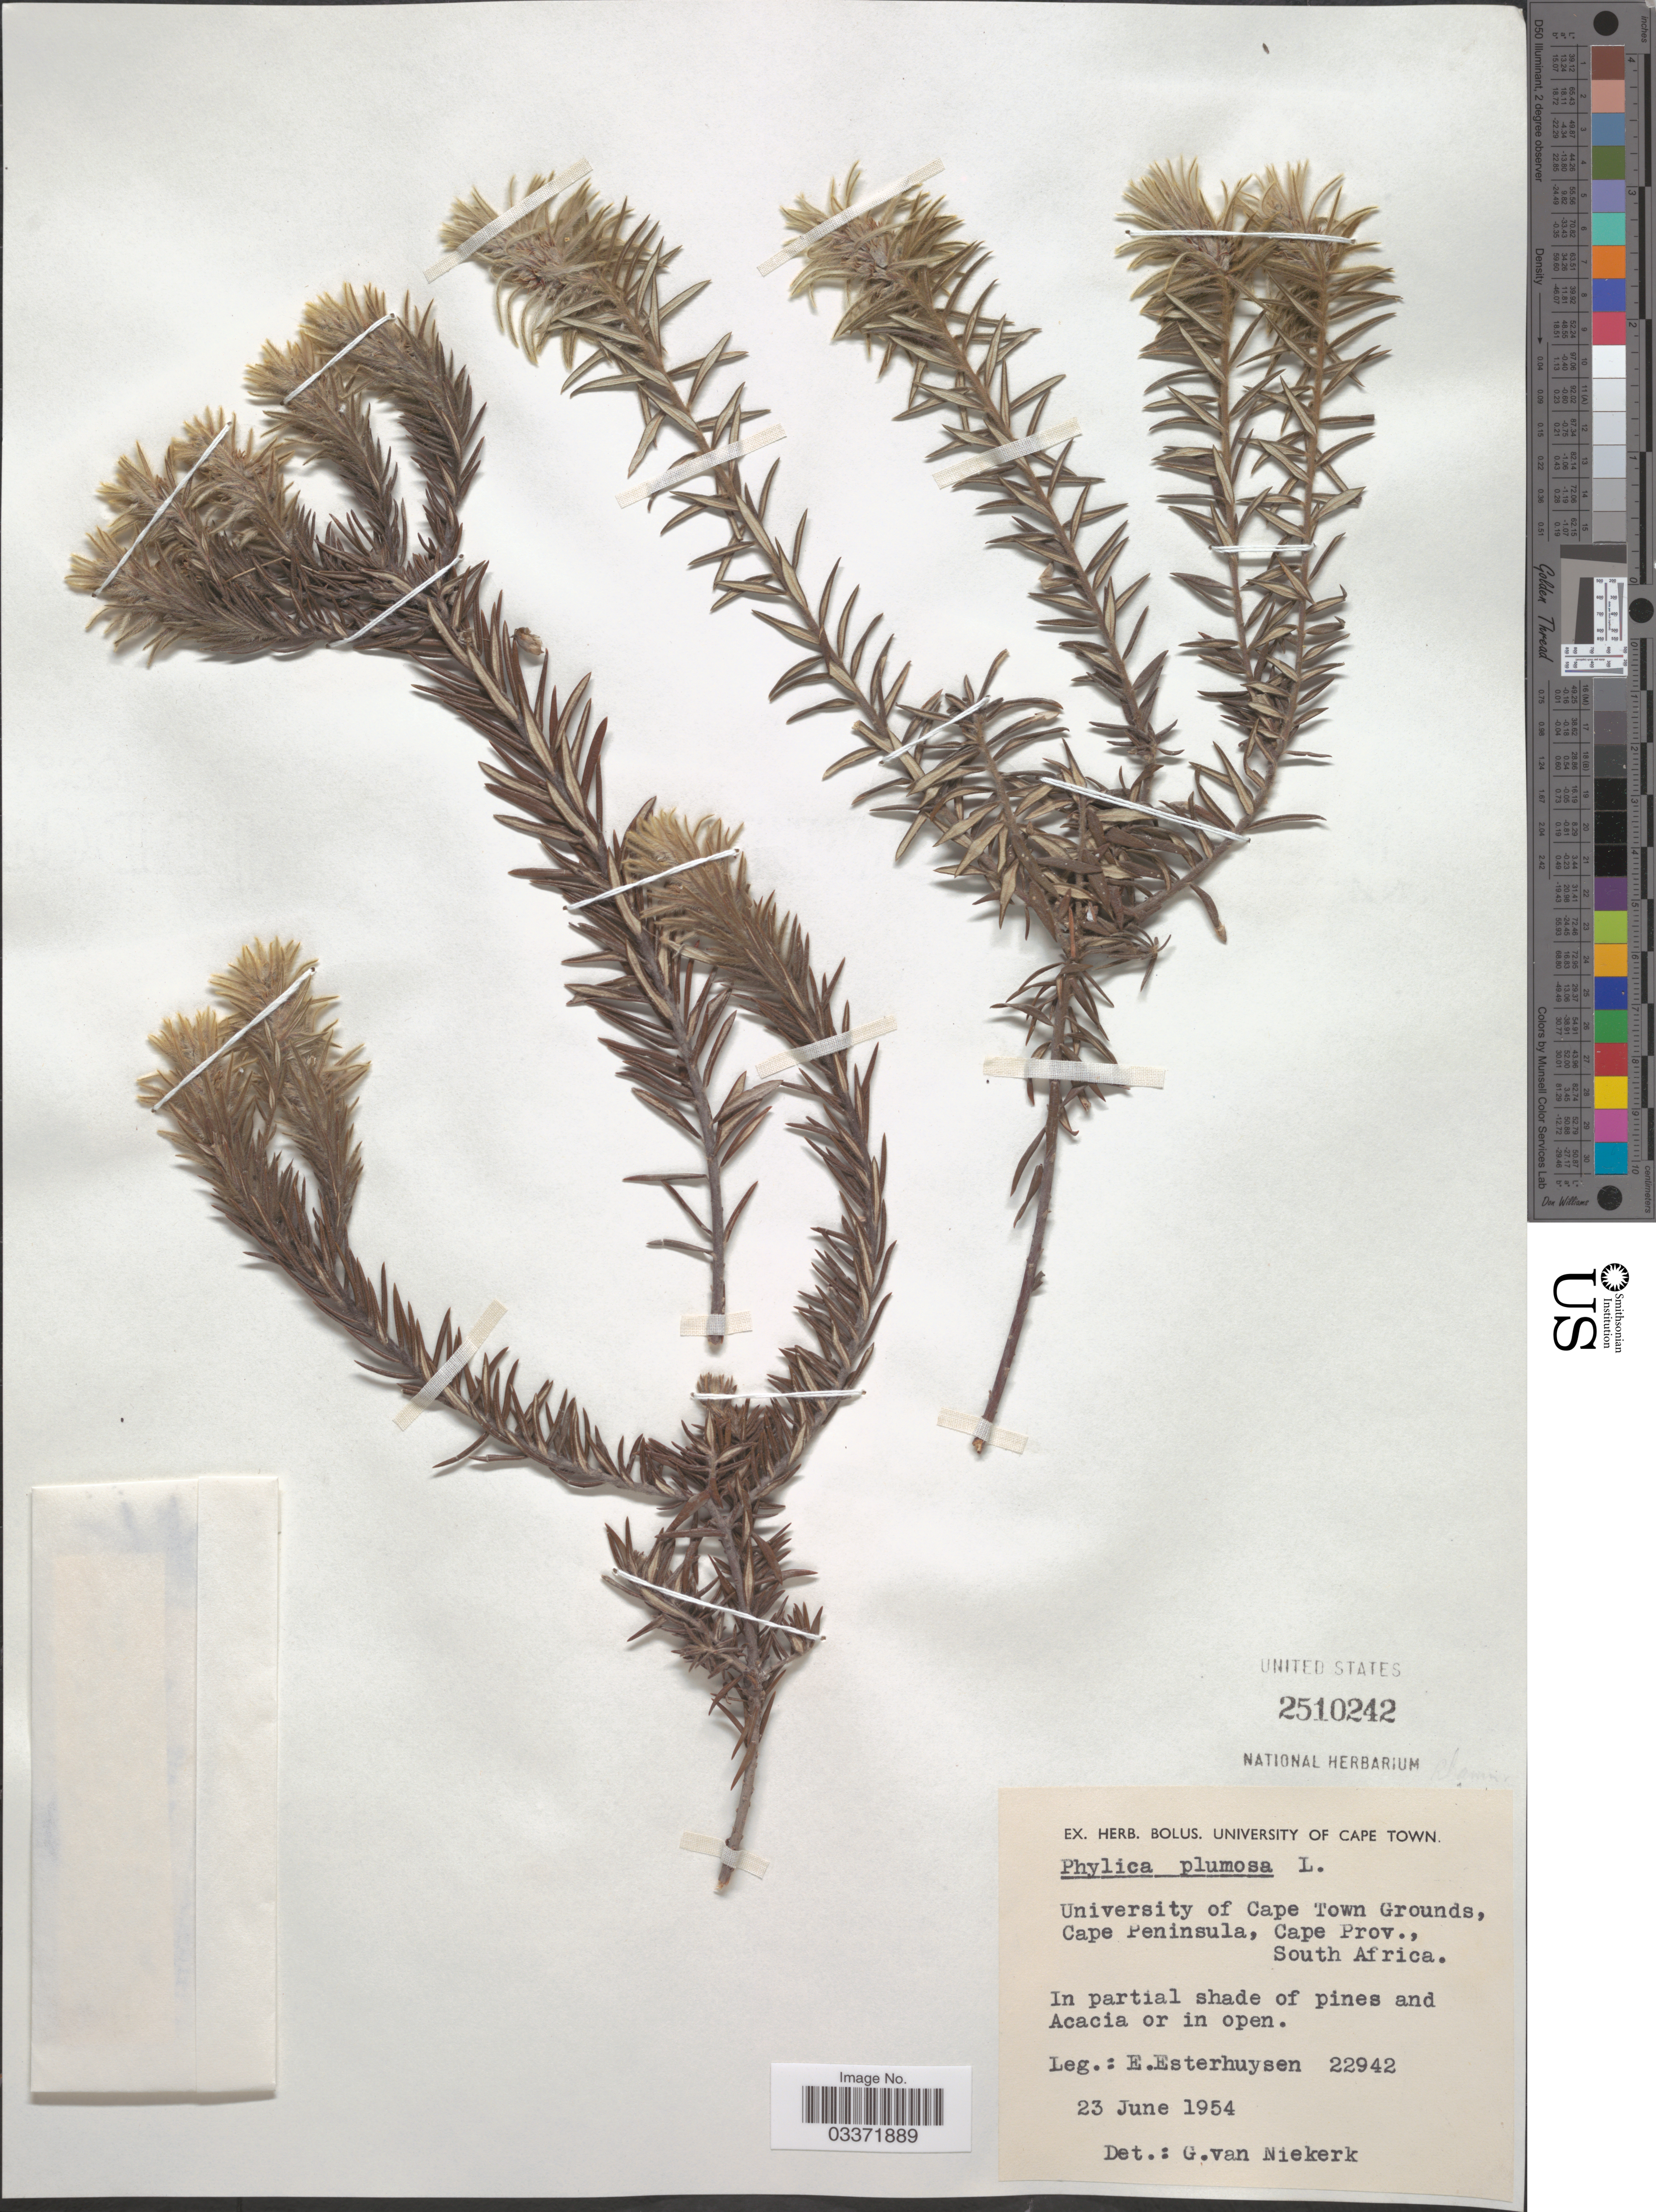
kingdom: Plantae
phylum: Tracheophyta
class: Magnoliopsida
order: Rosales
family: Rhamnaceae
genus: Phylica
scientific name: Phylica plumosa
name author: L.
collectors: E. E. Esterhuysen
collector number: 22942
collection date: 1954-06-23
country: South Africa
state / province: Western Cape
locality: University of Cape Town Grounds, Cape Peninsula.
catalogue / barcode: US 2510242